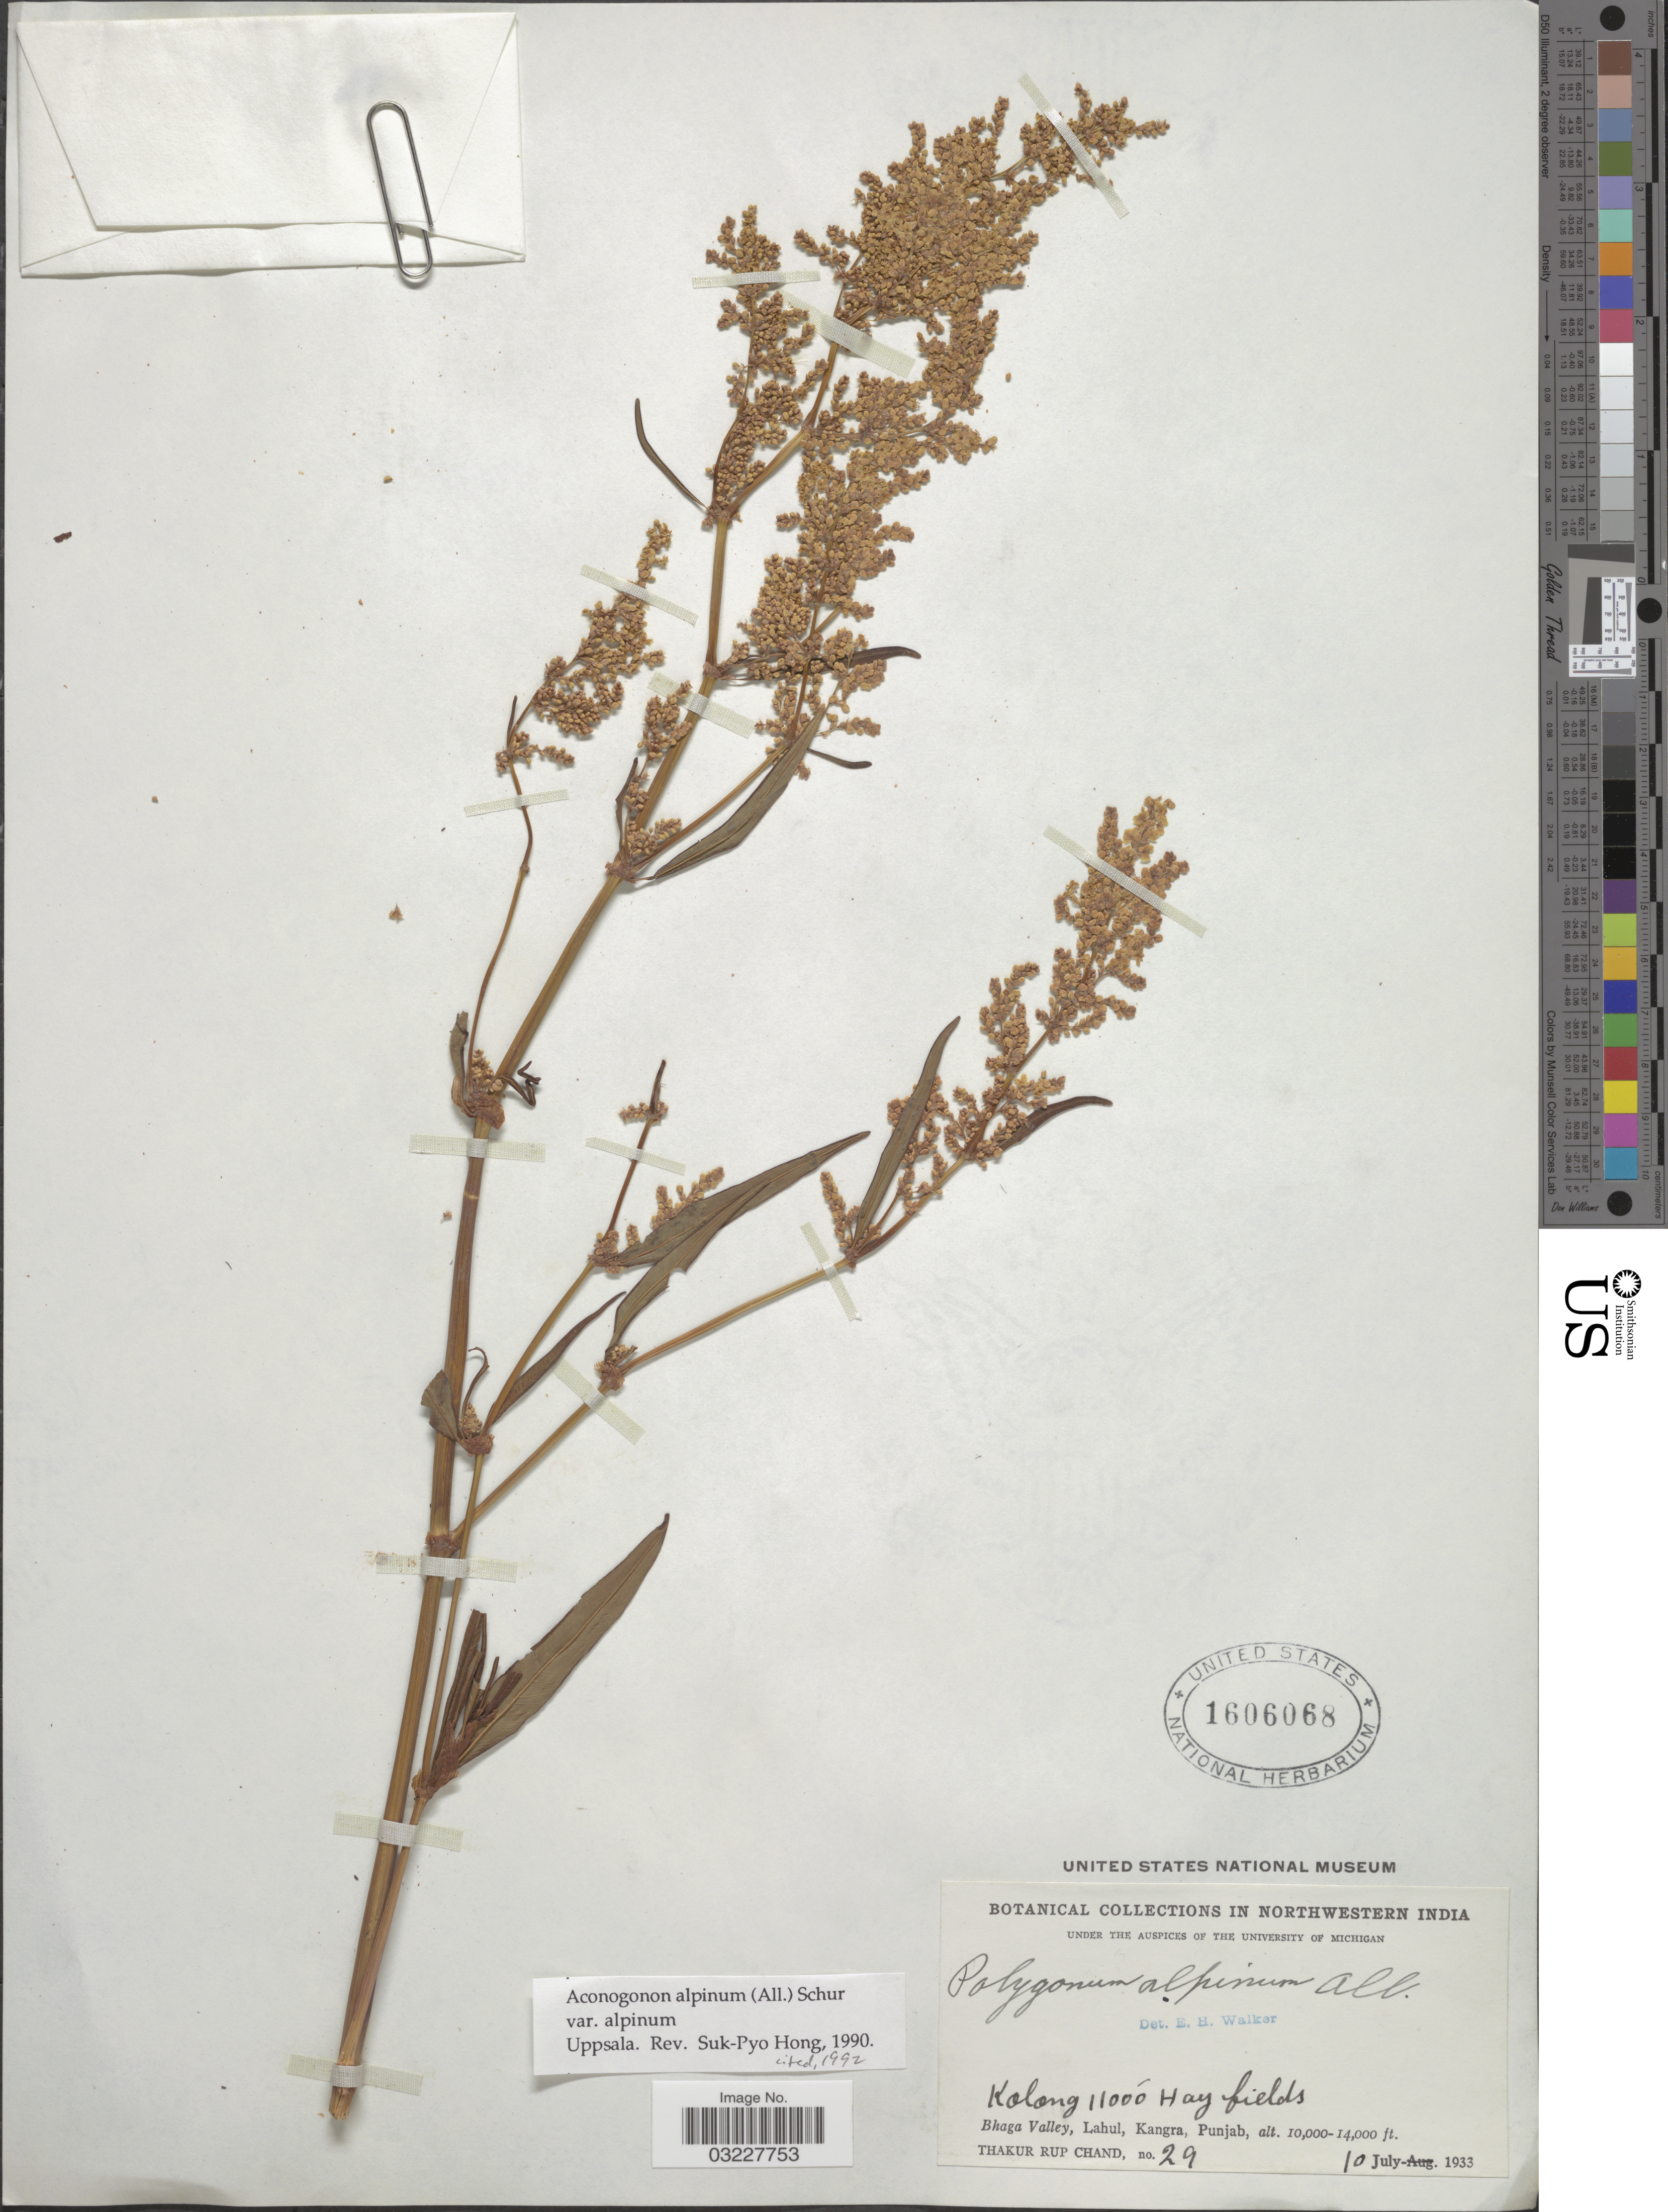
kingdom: Plantae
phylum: Tracheophyta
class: Magnoliopsida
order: Caryophyllales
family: Polygonaceae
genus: Koenigia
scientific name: Koenigia alpina var. alpina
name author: (All.) T.M. Schust. & Reveal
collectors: T. R. Chand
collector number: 29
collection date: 1933-07-10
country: India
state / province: Punjab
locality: Northwestern India. Kolong. Bhaga Valley, Kangra.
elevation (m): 3353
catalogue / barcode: US 1606068